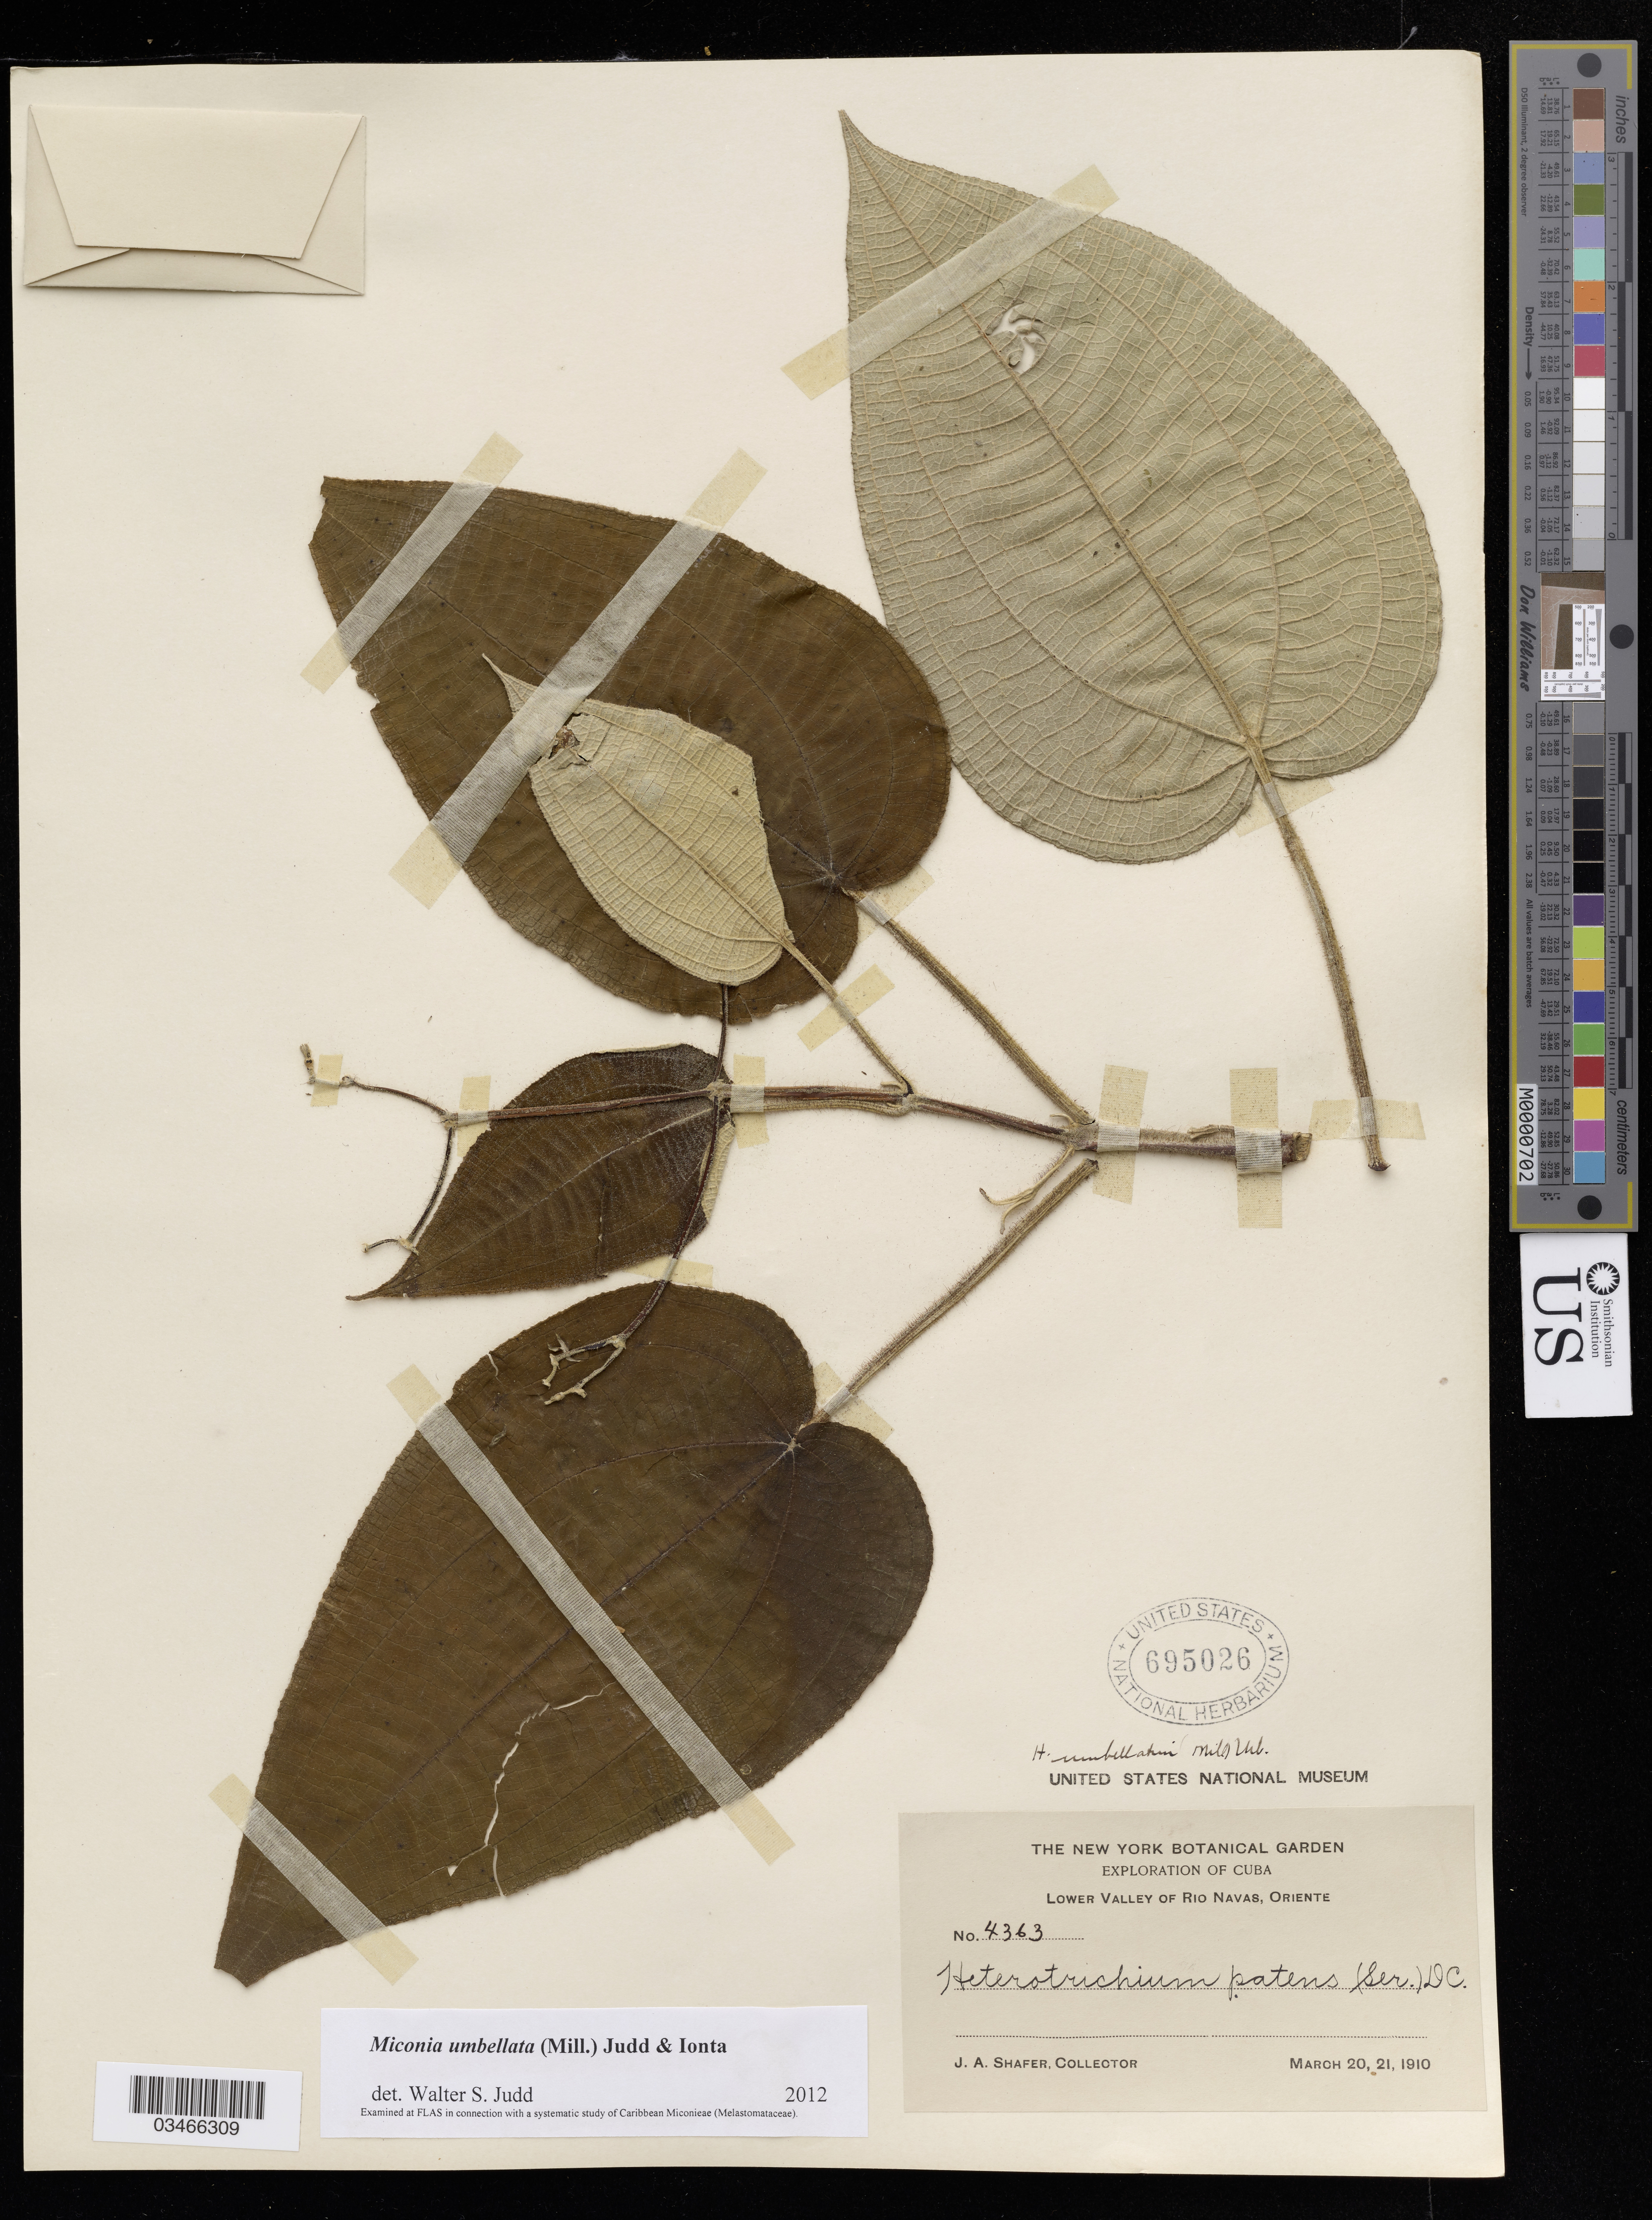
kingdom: Plantae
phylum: Tracheophyta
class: Magnoliopsida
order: Myrtales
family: Melastomataceae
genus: Miconia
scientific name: Miconia umbellata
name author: (Mill.) Judd & Ionta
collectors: J. A. Shafer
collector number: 4363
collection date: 1910-03-20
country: Cuba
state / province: Oriente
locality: Cuba. Lower Valley of Rio Navas.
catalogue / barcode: US 695026